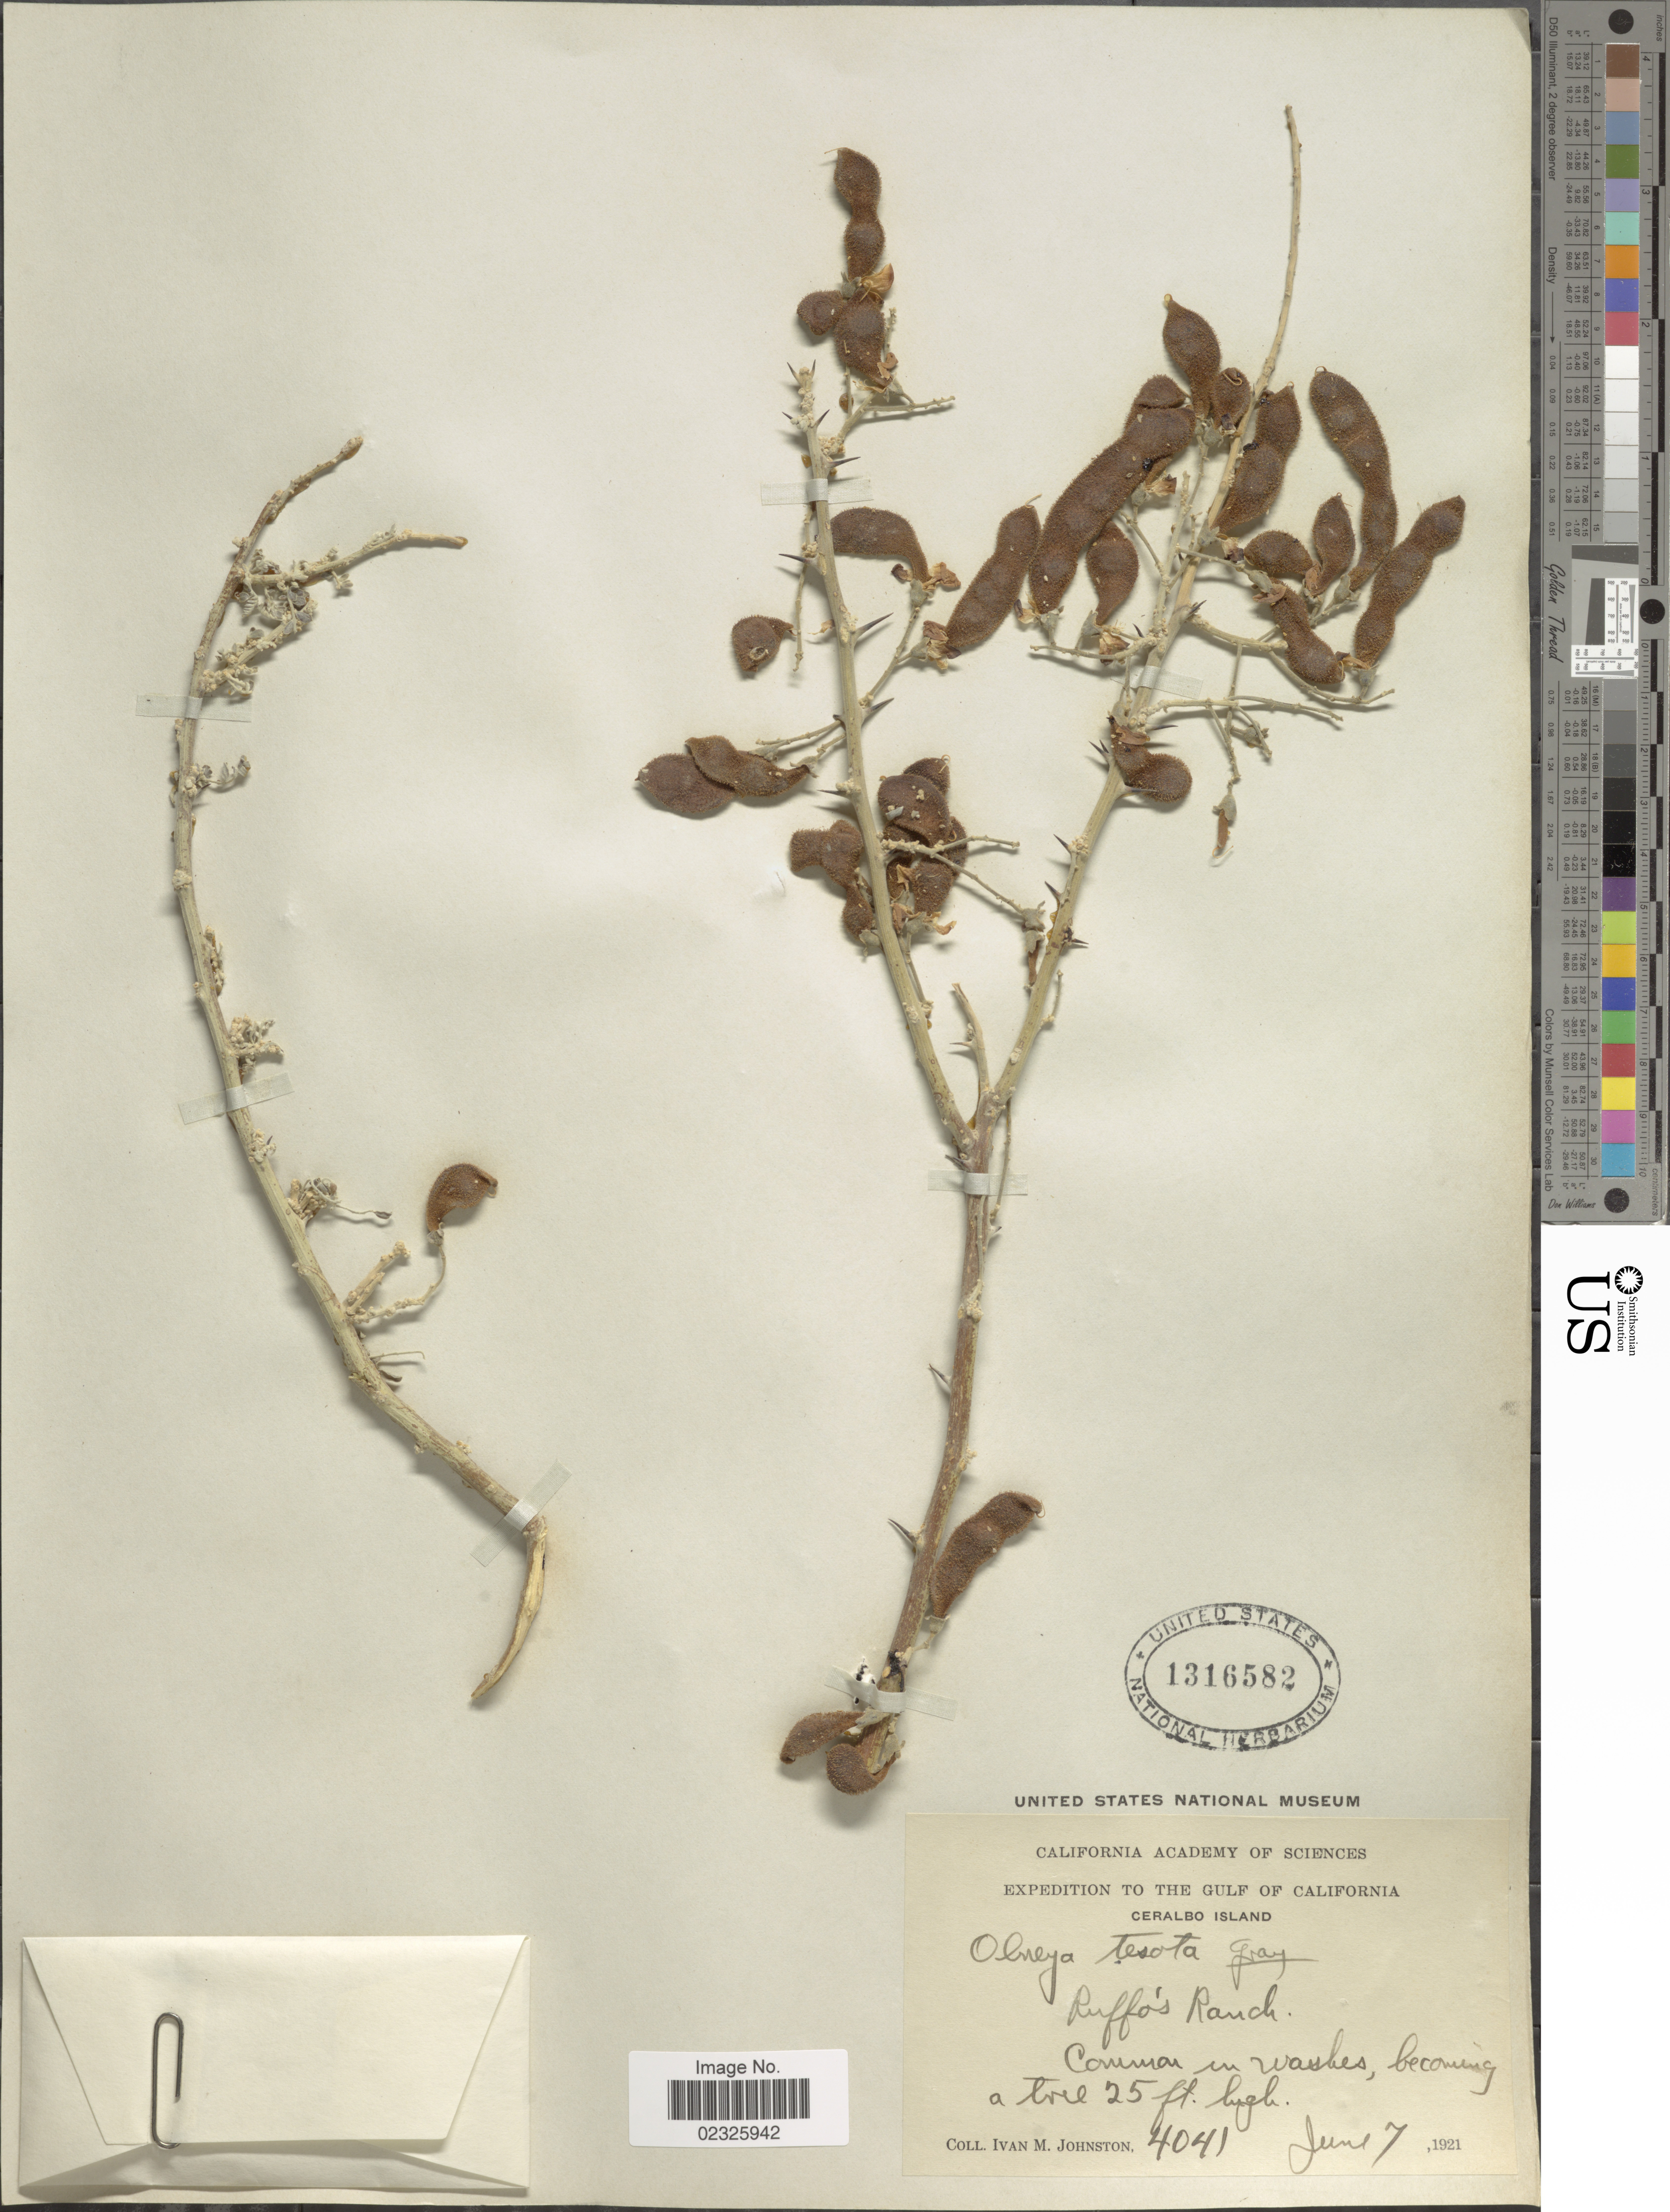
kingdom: Plantae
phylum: Tracheophyta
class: Magnoliopsida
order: Fabales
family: Fabaceae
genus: Olneya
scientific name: Olneya tesota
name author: A. Gray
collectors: I.M. Johnston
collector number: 4041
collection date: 1921-06-07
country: Mexico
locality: The Gulf of California, Ceralbo Island, Ruffo's Ranch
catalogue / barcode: US 1316582